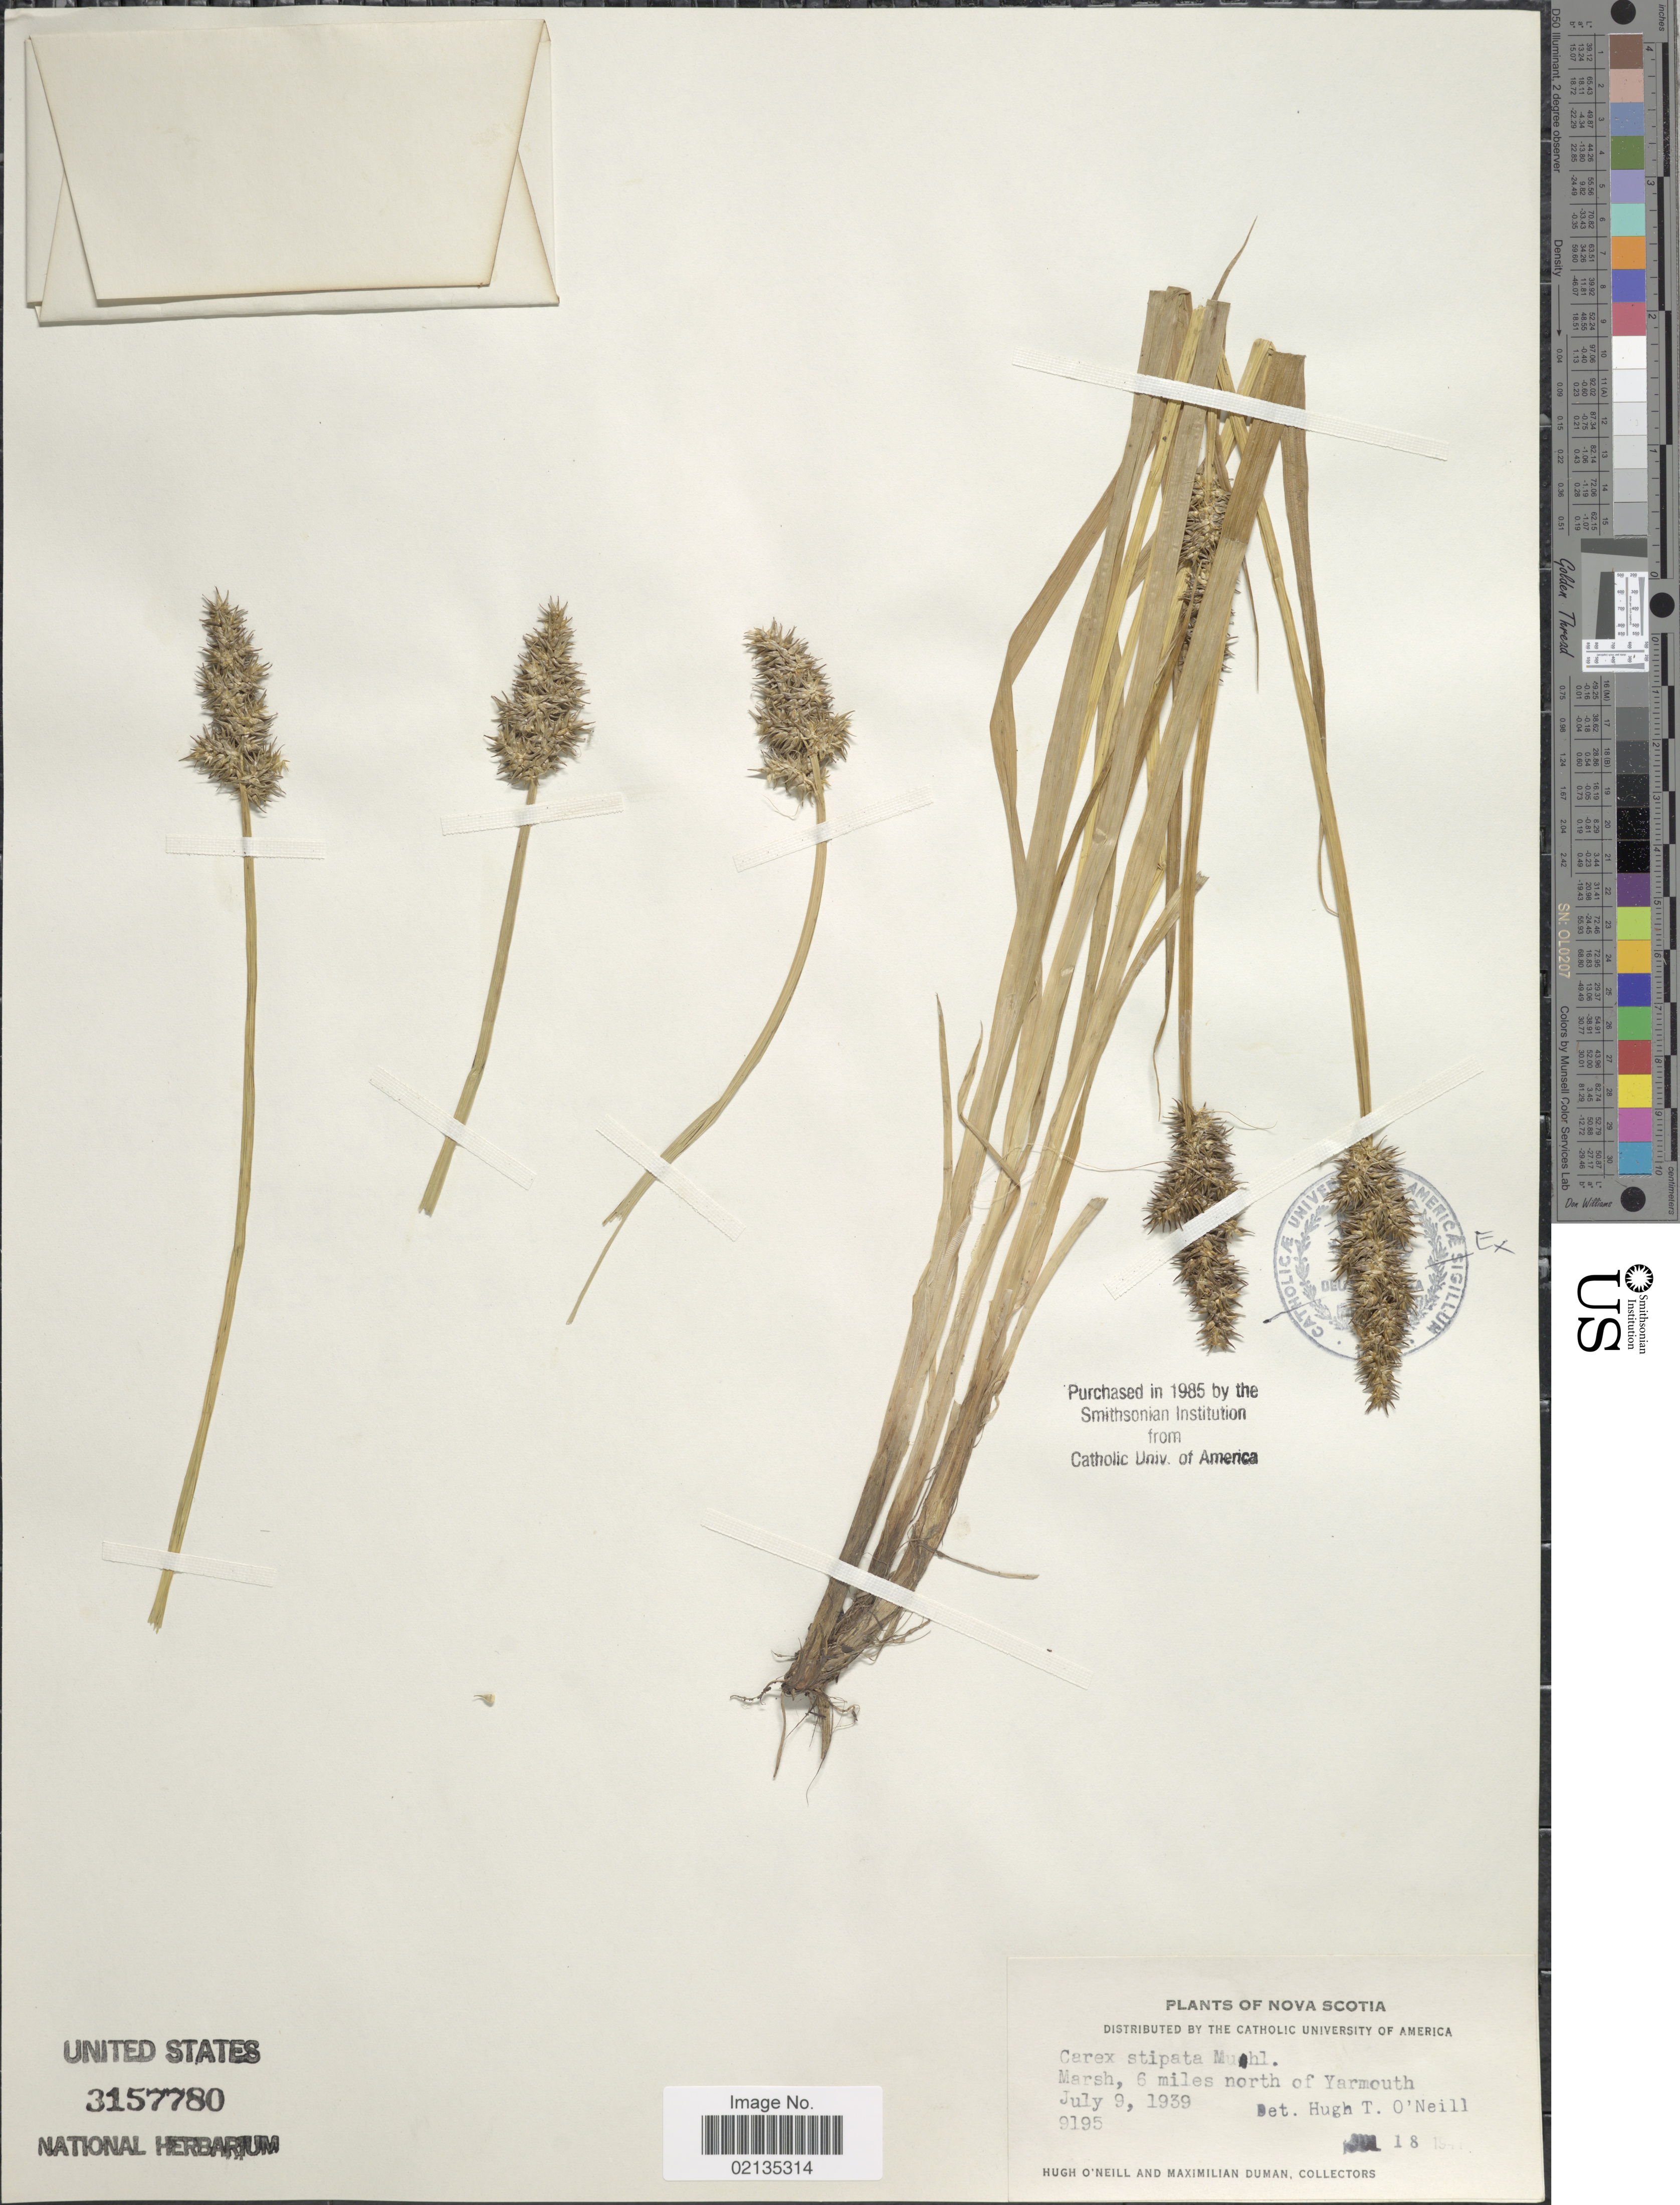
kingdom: Plantae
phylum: Tracheophyta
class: Liliopsida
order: Poales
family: Cyperaceae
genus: Carex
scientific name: Carex stipata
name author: Muhl. ex Willd.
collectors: H. O'Neill & M. Duman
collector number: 9195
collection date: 1939-07-09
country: Canada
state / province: Nova Scotia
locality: Marsh, 6 miles north of Yarmouth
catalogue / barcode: US 3157780